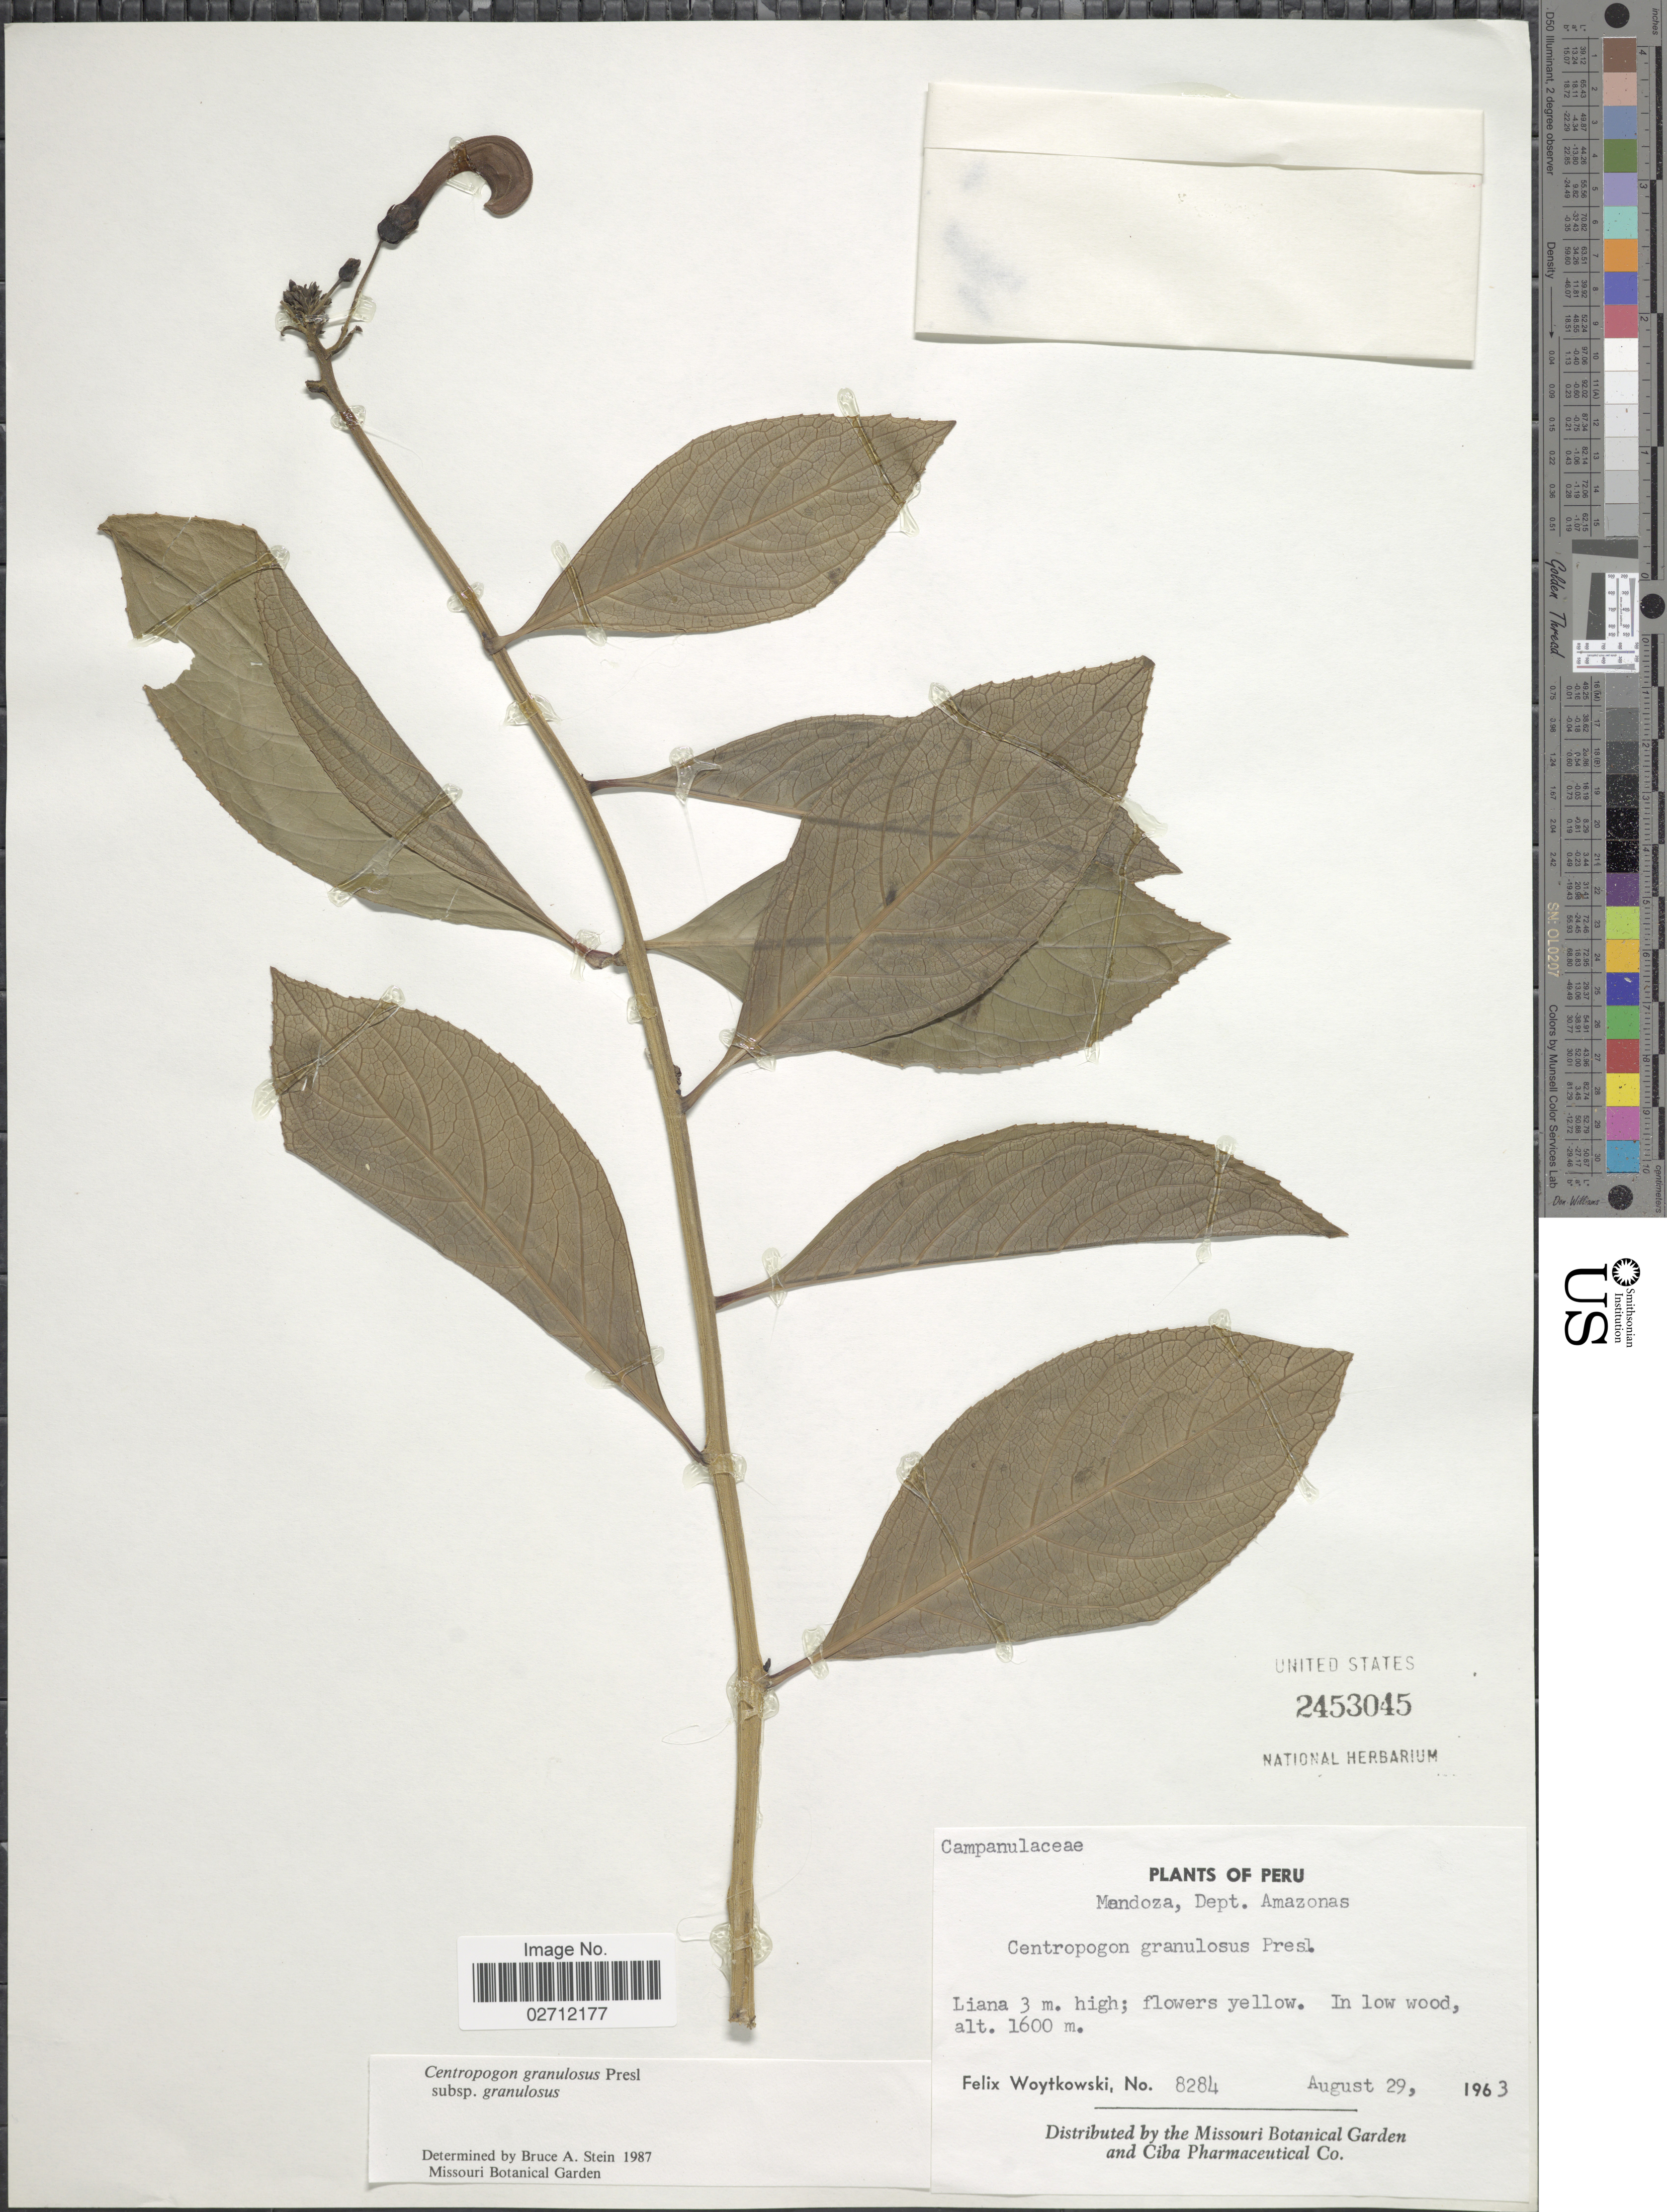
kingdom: Plantae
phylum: Tracheophyta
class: Magnoliopsida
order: Asterales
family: Campanulaceae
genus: Centropogon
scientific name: Centropogon granulosus subsp. granulosus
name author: C. Presl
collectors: F. Woytkowski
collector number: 8284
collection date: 1963-08-29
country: Peru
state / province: Amazonas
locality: Mendoza, in low wood.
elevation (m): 1600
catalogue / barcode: US 2453045